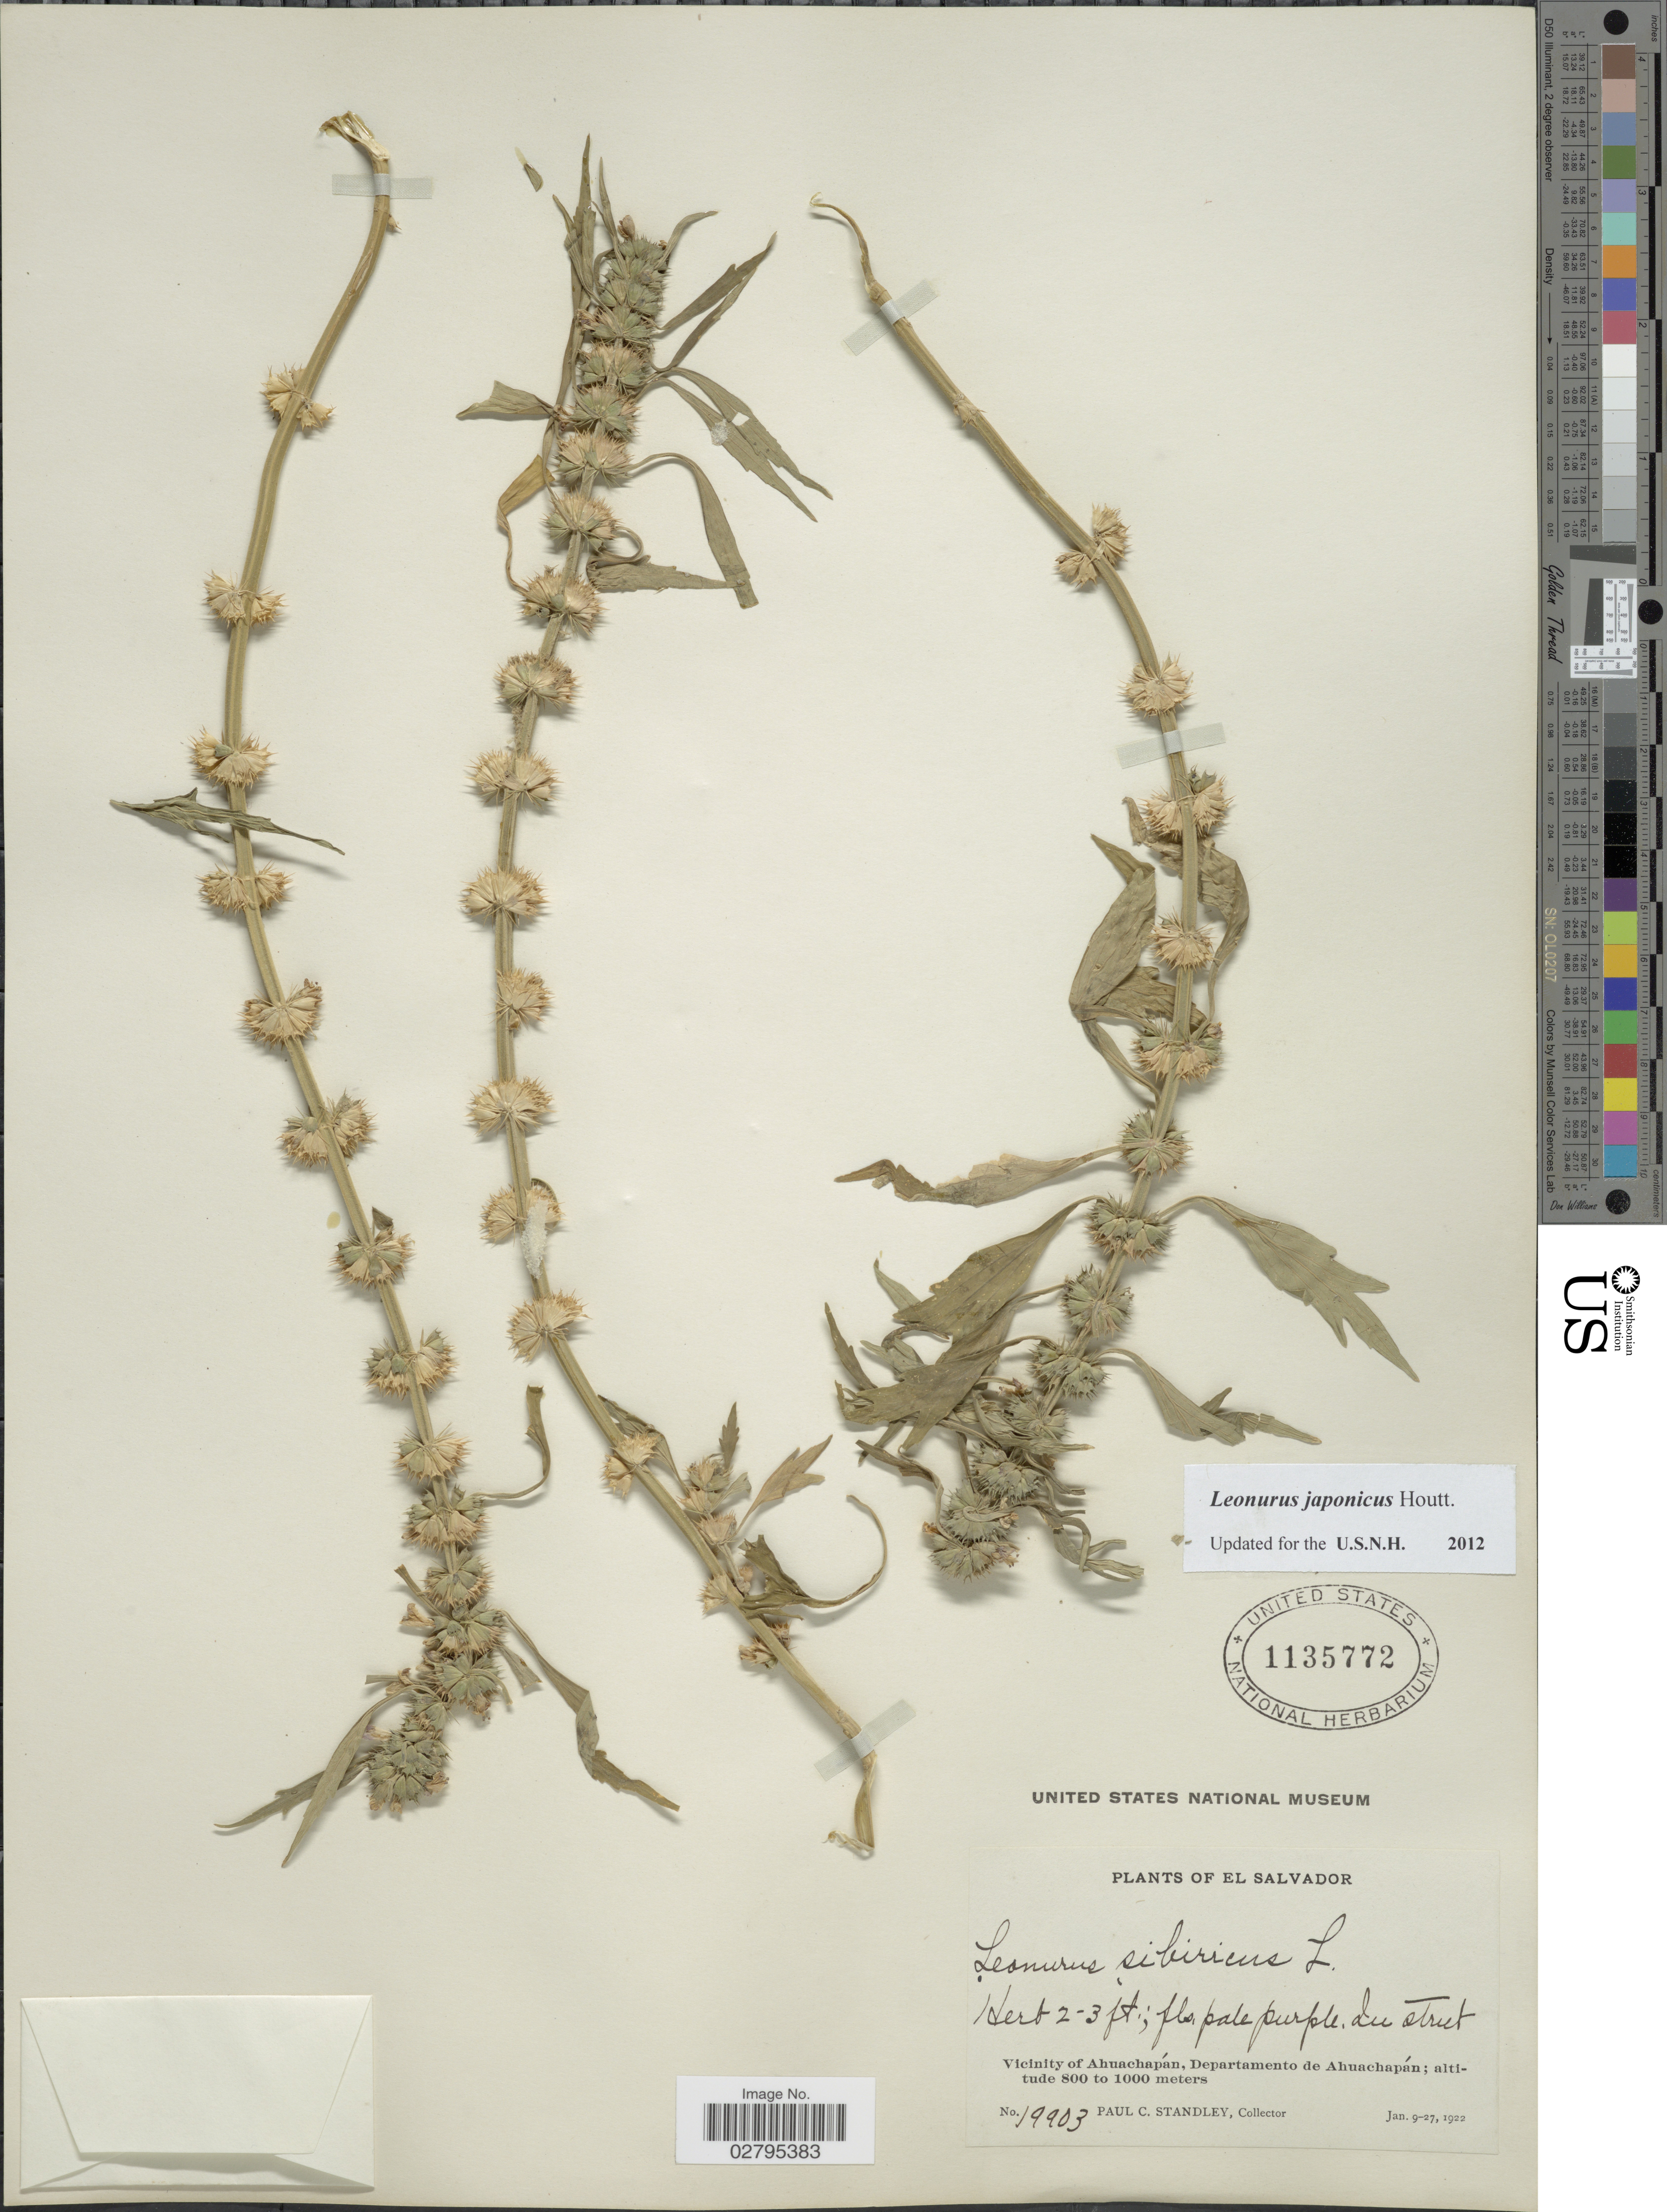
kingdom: Plantae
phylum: Tracheophyta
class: Magnoliopsida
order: Lamiales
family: Lamiaceae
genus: Leonurus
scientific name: Leonurus japonicus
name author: Houtt.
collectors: P. C. Standley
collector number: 19903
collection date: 1922-01-09/1922-01-27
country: El Salvador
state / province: Ahuachapan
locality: Vicinity of Ahuachapán, Departamento de Ahuachapán.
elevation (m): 800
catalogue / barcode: US 1135772